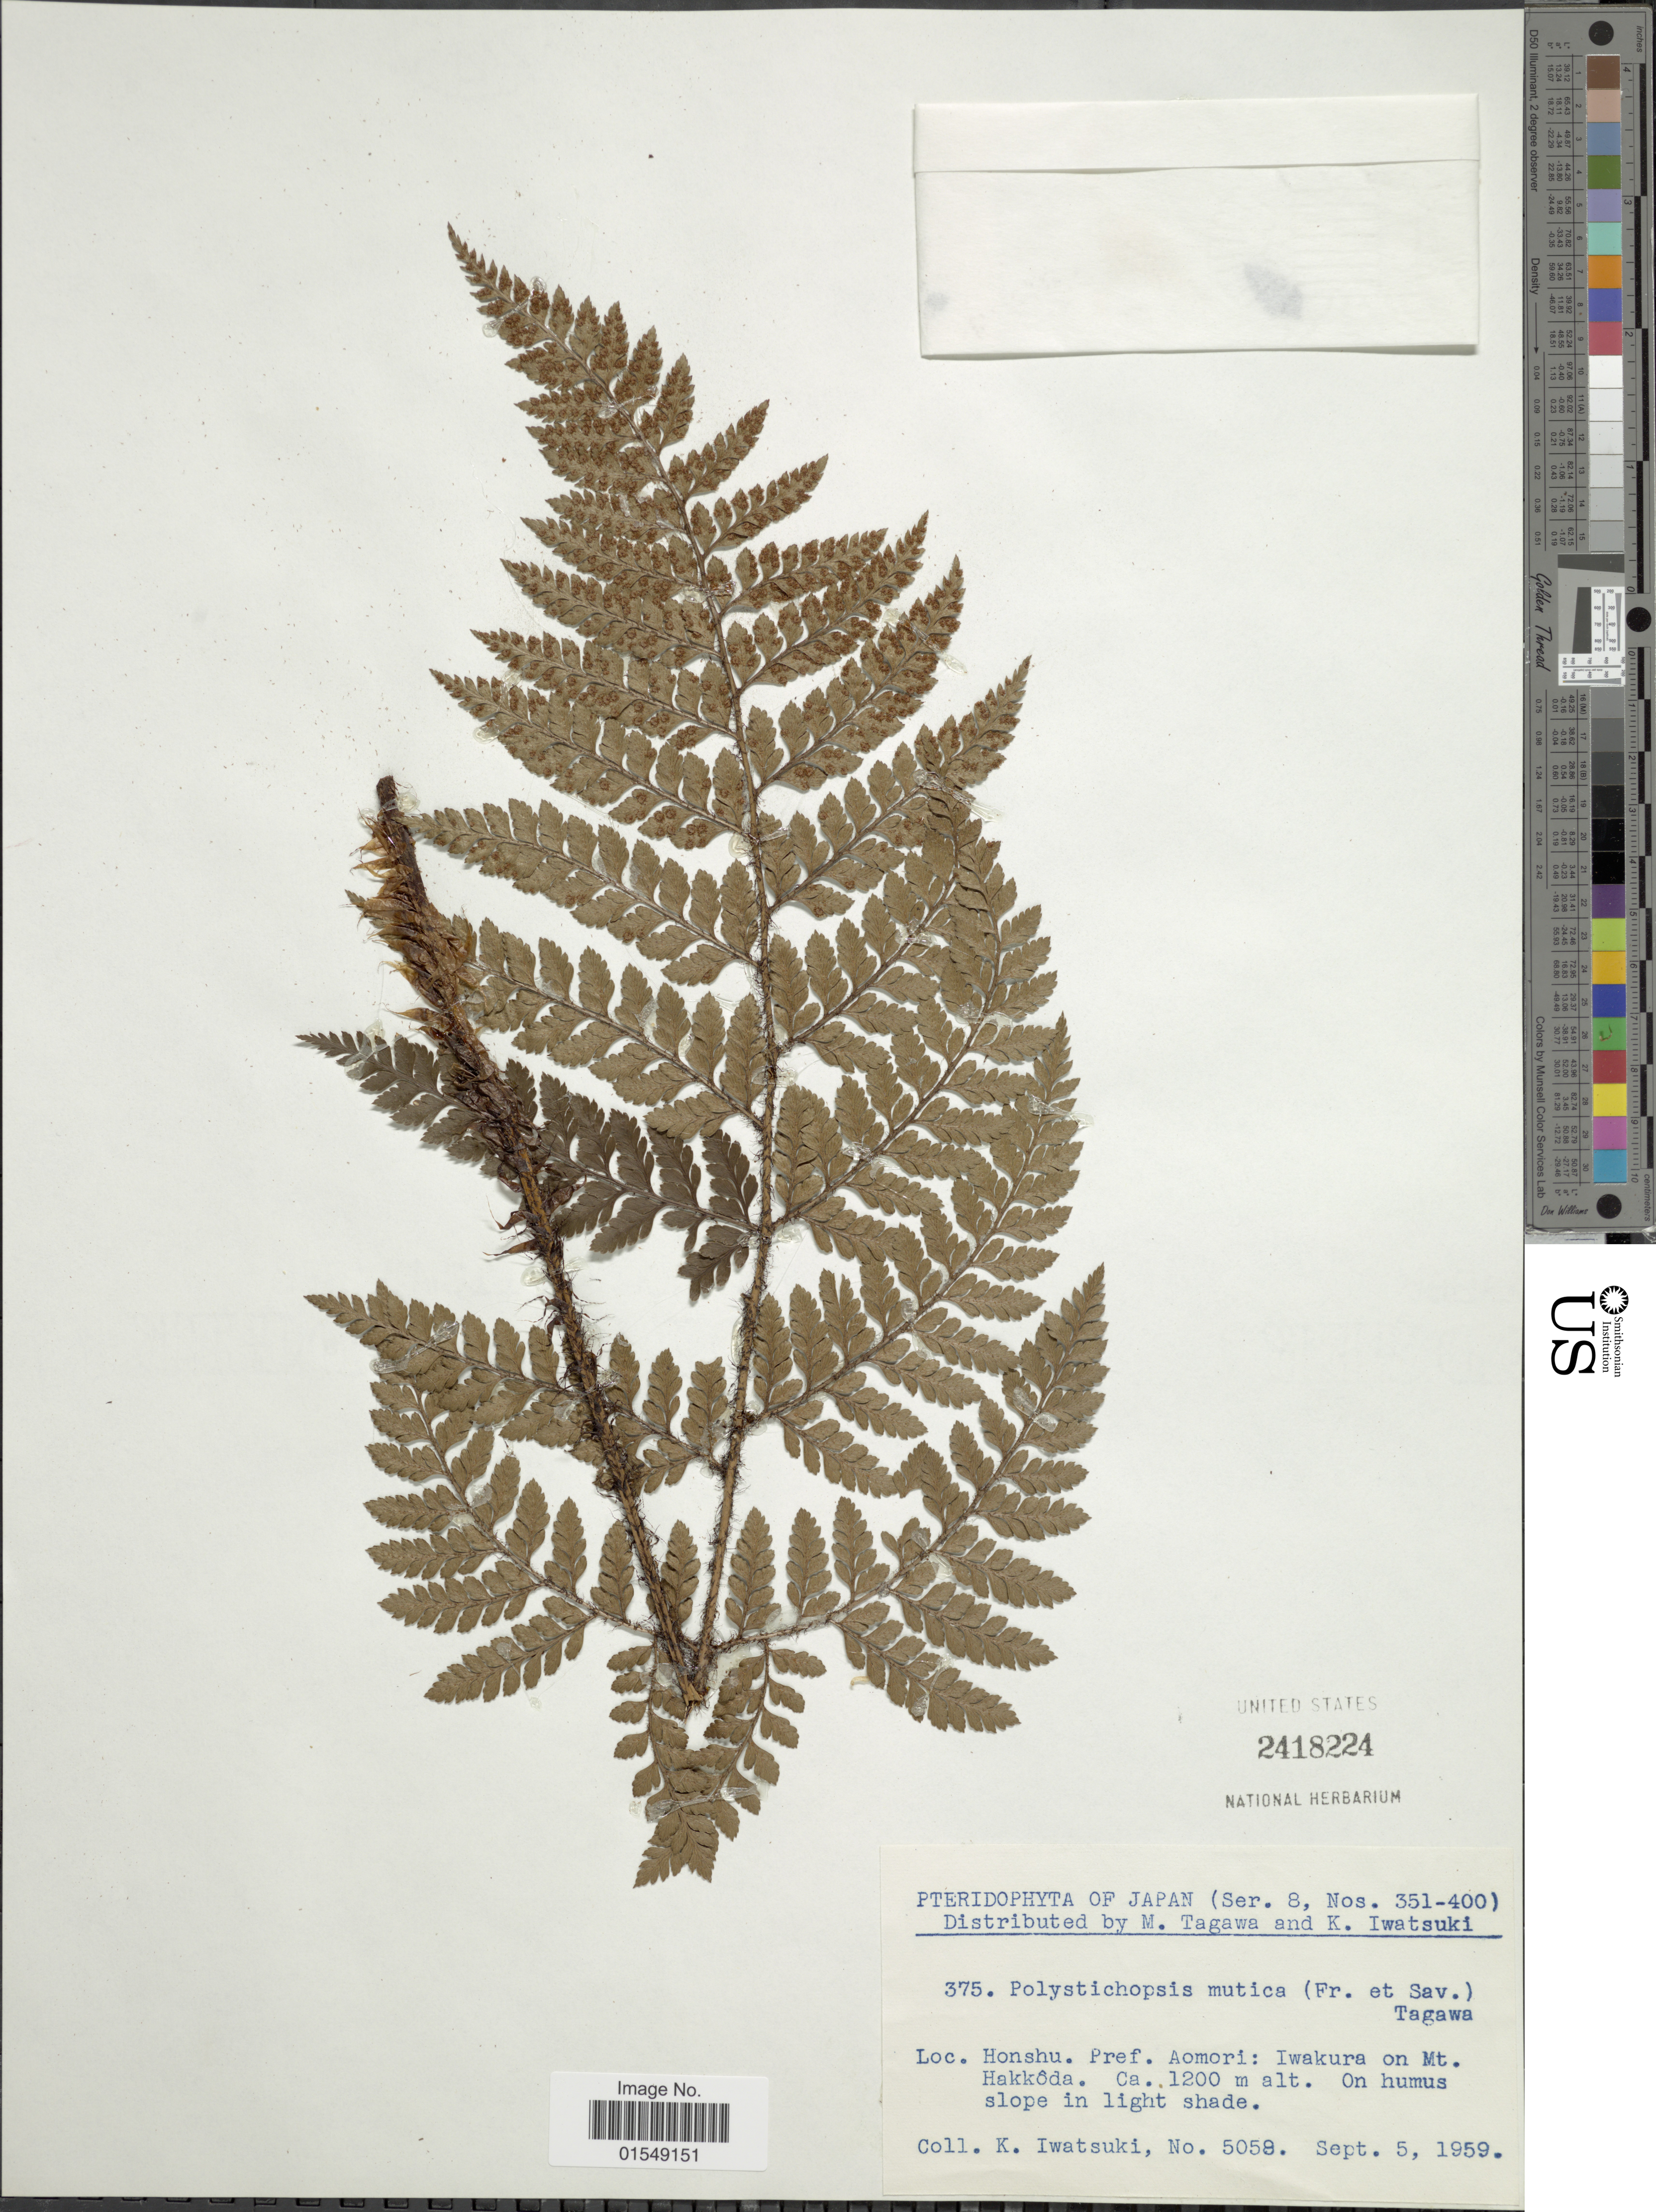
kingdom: Plantae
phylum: Tracheophyta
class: Polypodiopsida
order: Polypodiales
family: Dryopteridaceae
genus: Arachniodes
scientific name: Arachniodes mutica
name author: (Franch. & Sav.) Ohwi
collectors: K. Iwatsuki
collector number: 5058 *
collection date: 1959-09-05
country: Japan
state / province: Aomori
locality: Iwakura on Mt. Hakkôda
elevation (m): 1200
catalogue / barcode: US 2418224